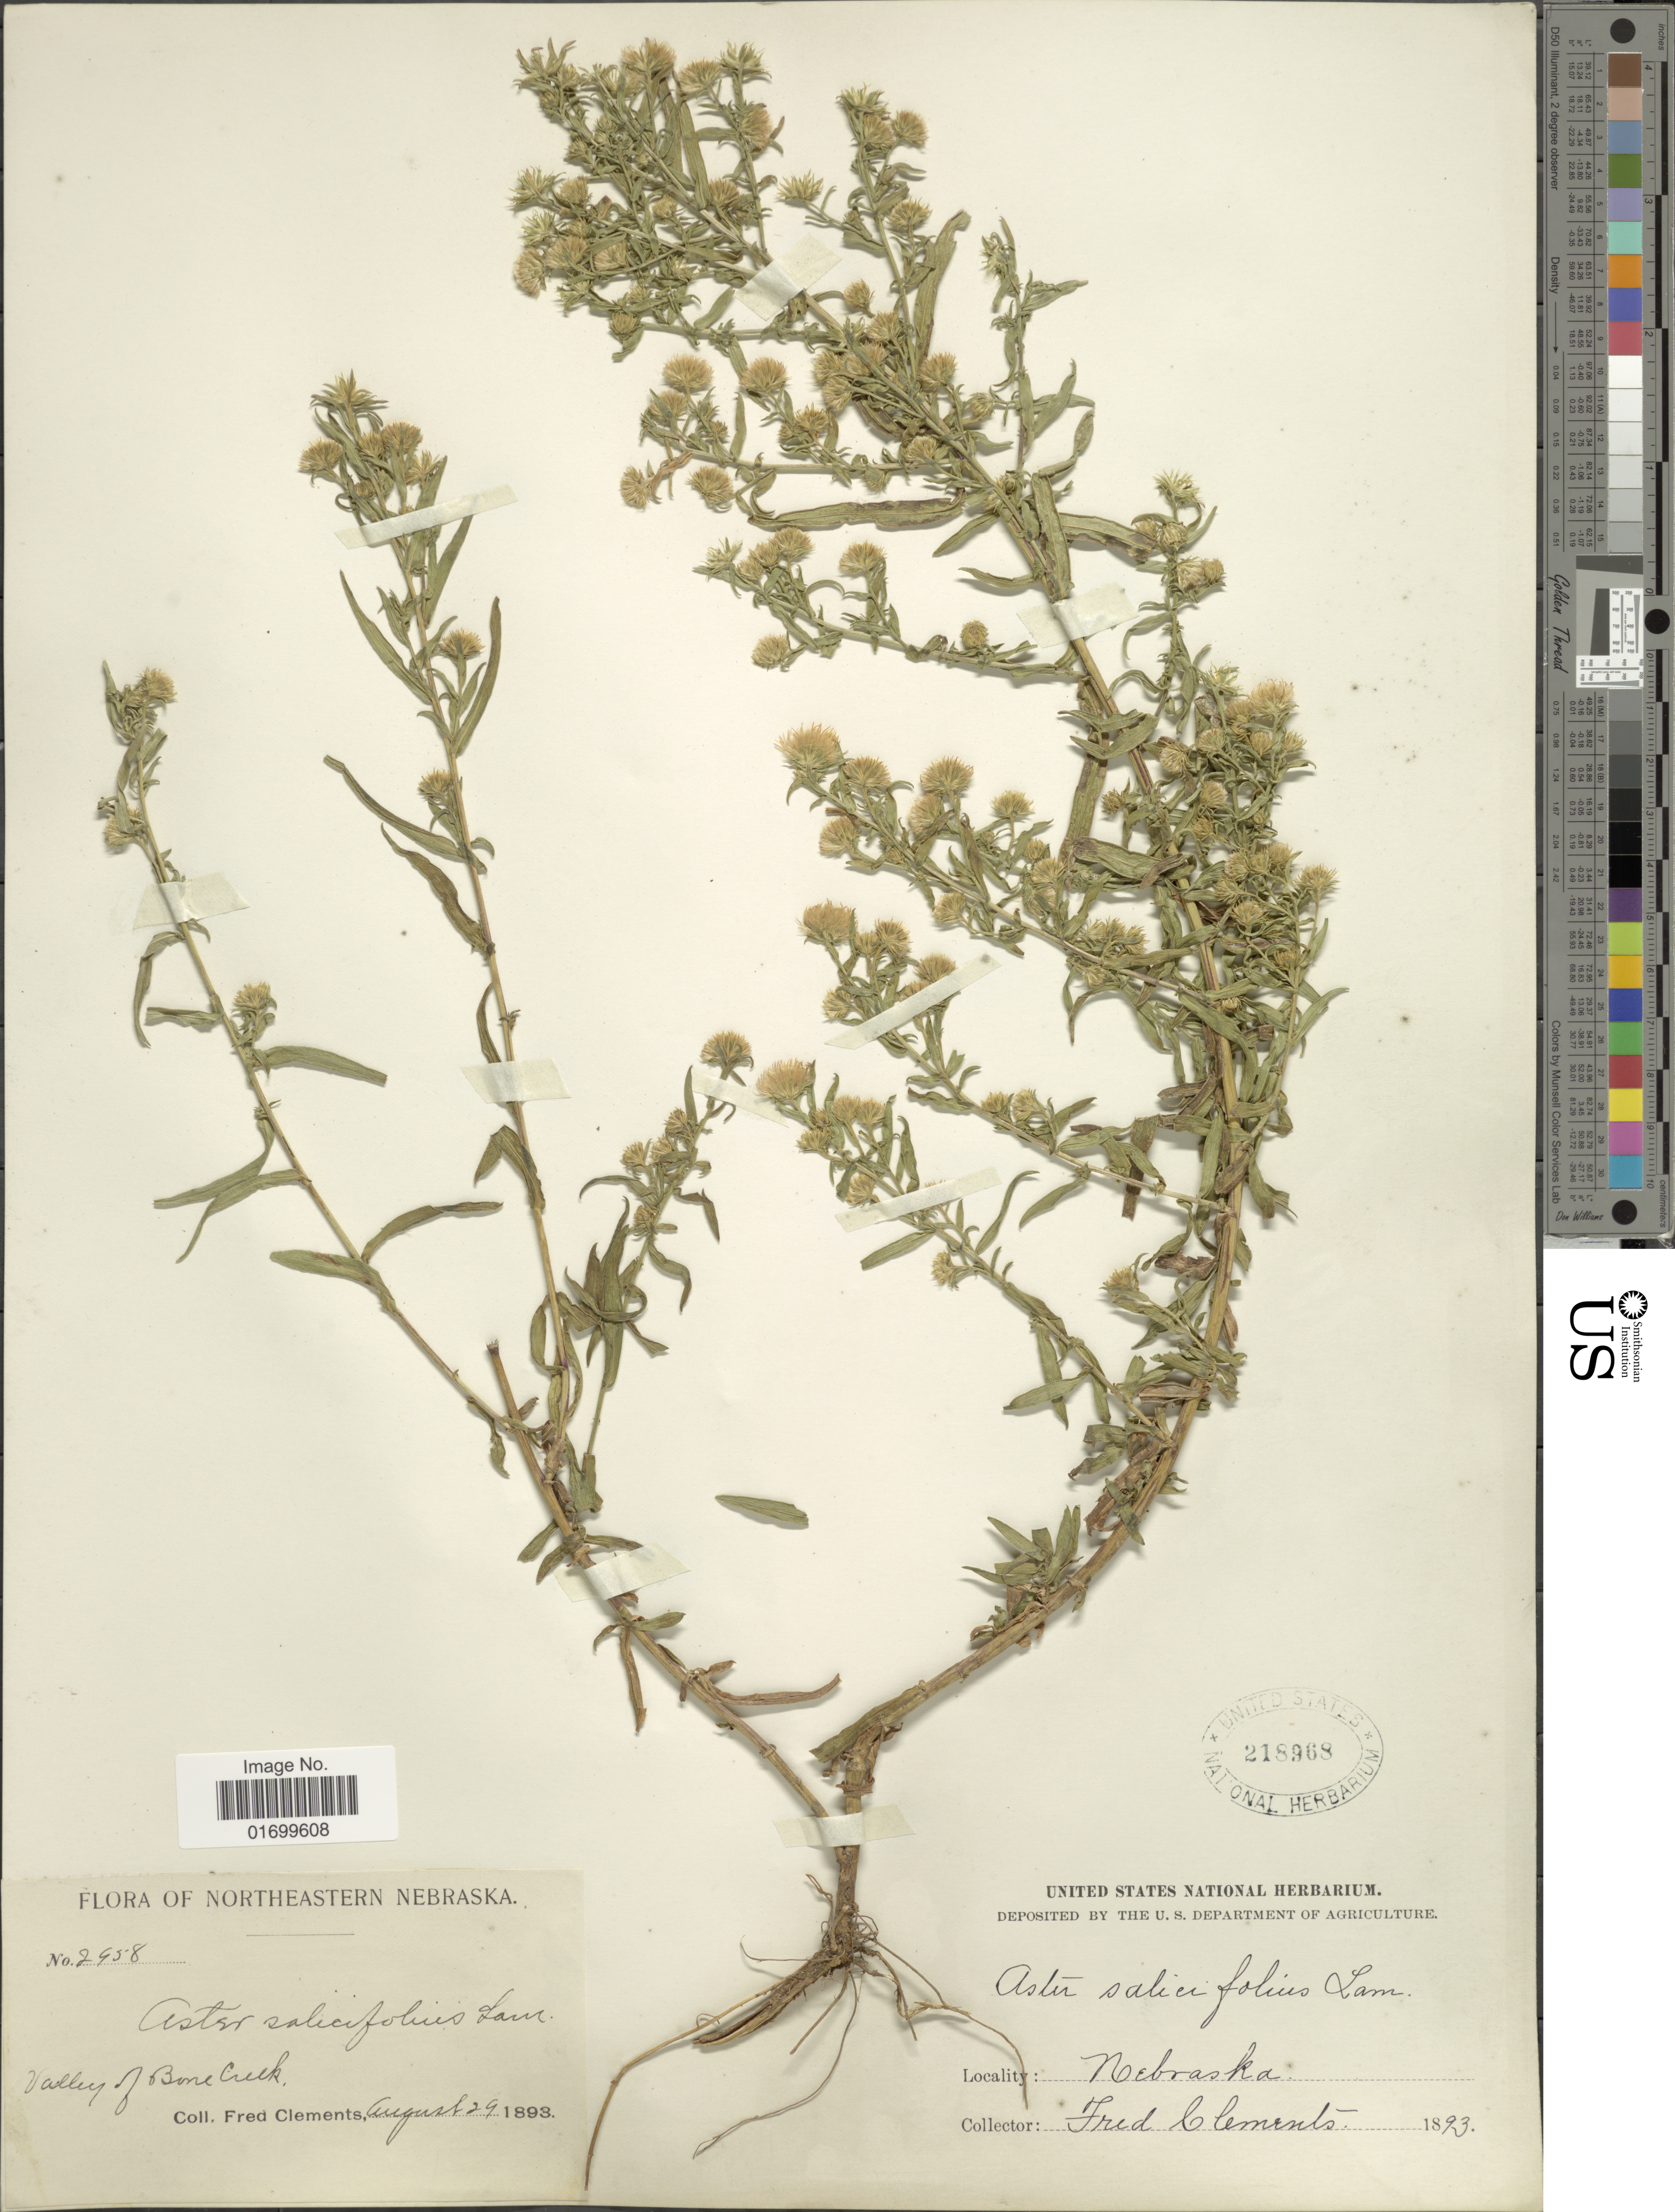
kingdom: Plantae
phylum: Tracheophyta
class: Magnoliopsida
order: Asterales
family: Asteraceae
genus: Symphyotrichum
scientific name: Symphyotrichum hesperium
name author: (A. Gray) Á. Löve & D. Löve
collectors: F. Clements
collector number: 2958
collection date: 1893-08-29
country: United States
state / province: Nebraska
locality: Northeastern Nebraska, Valley of Bone Creek.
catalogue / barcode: US 218968